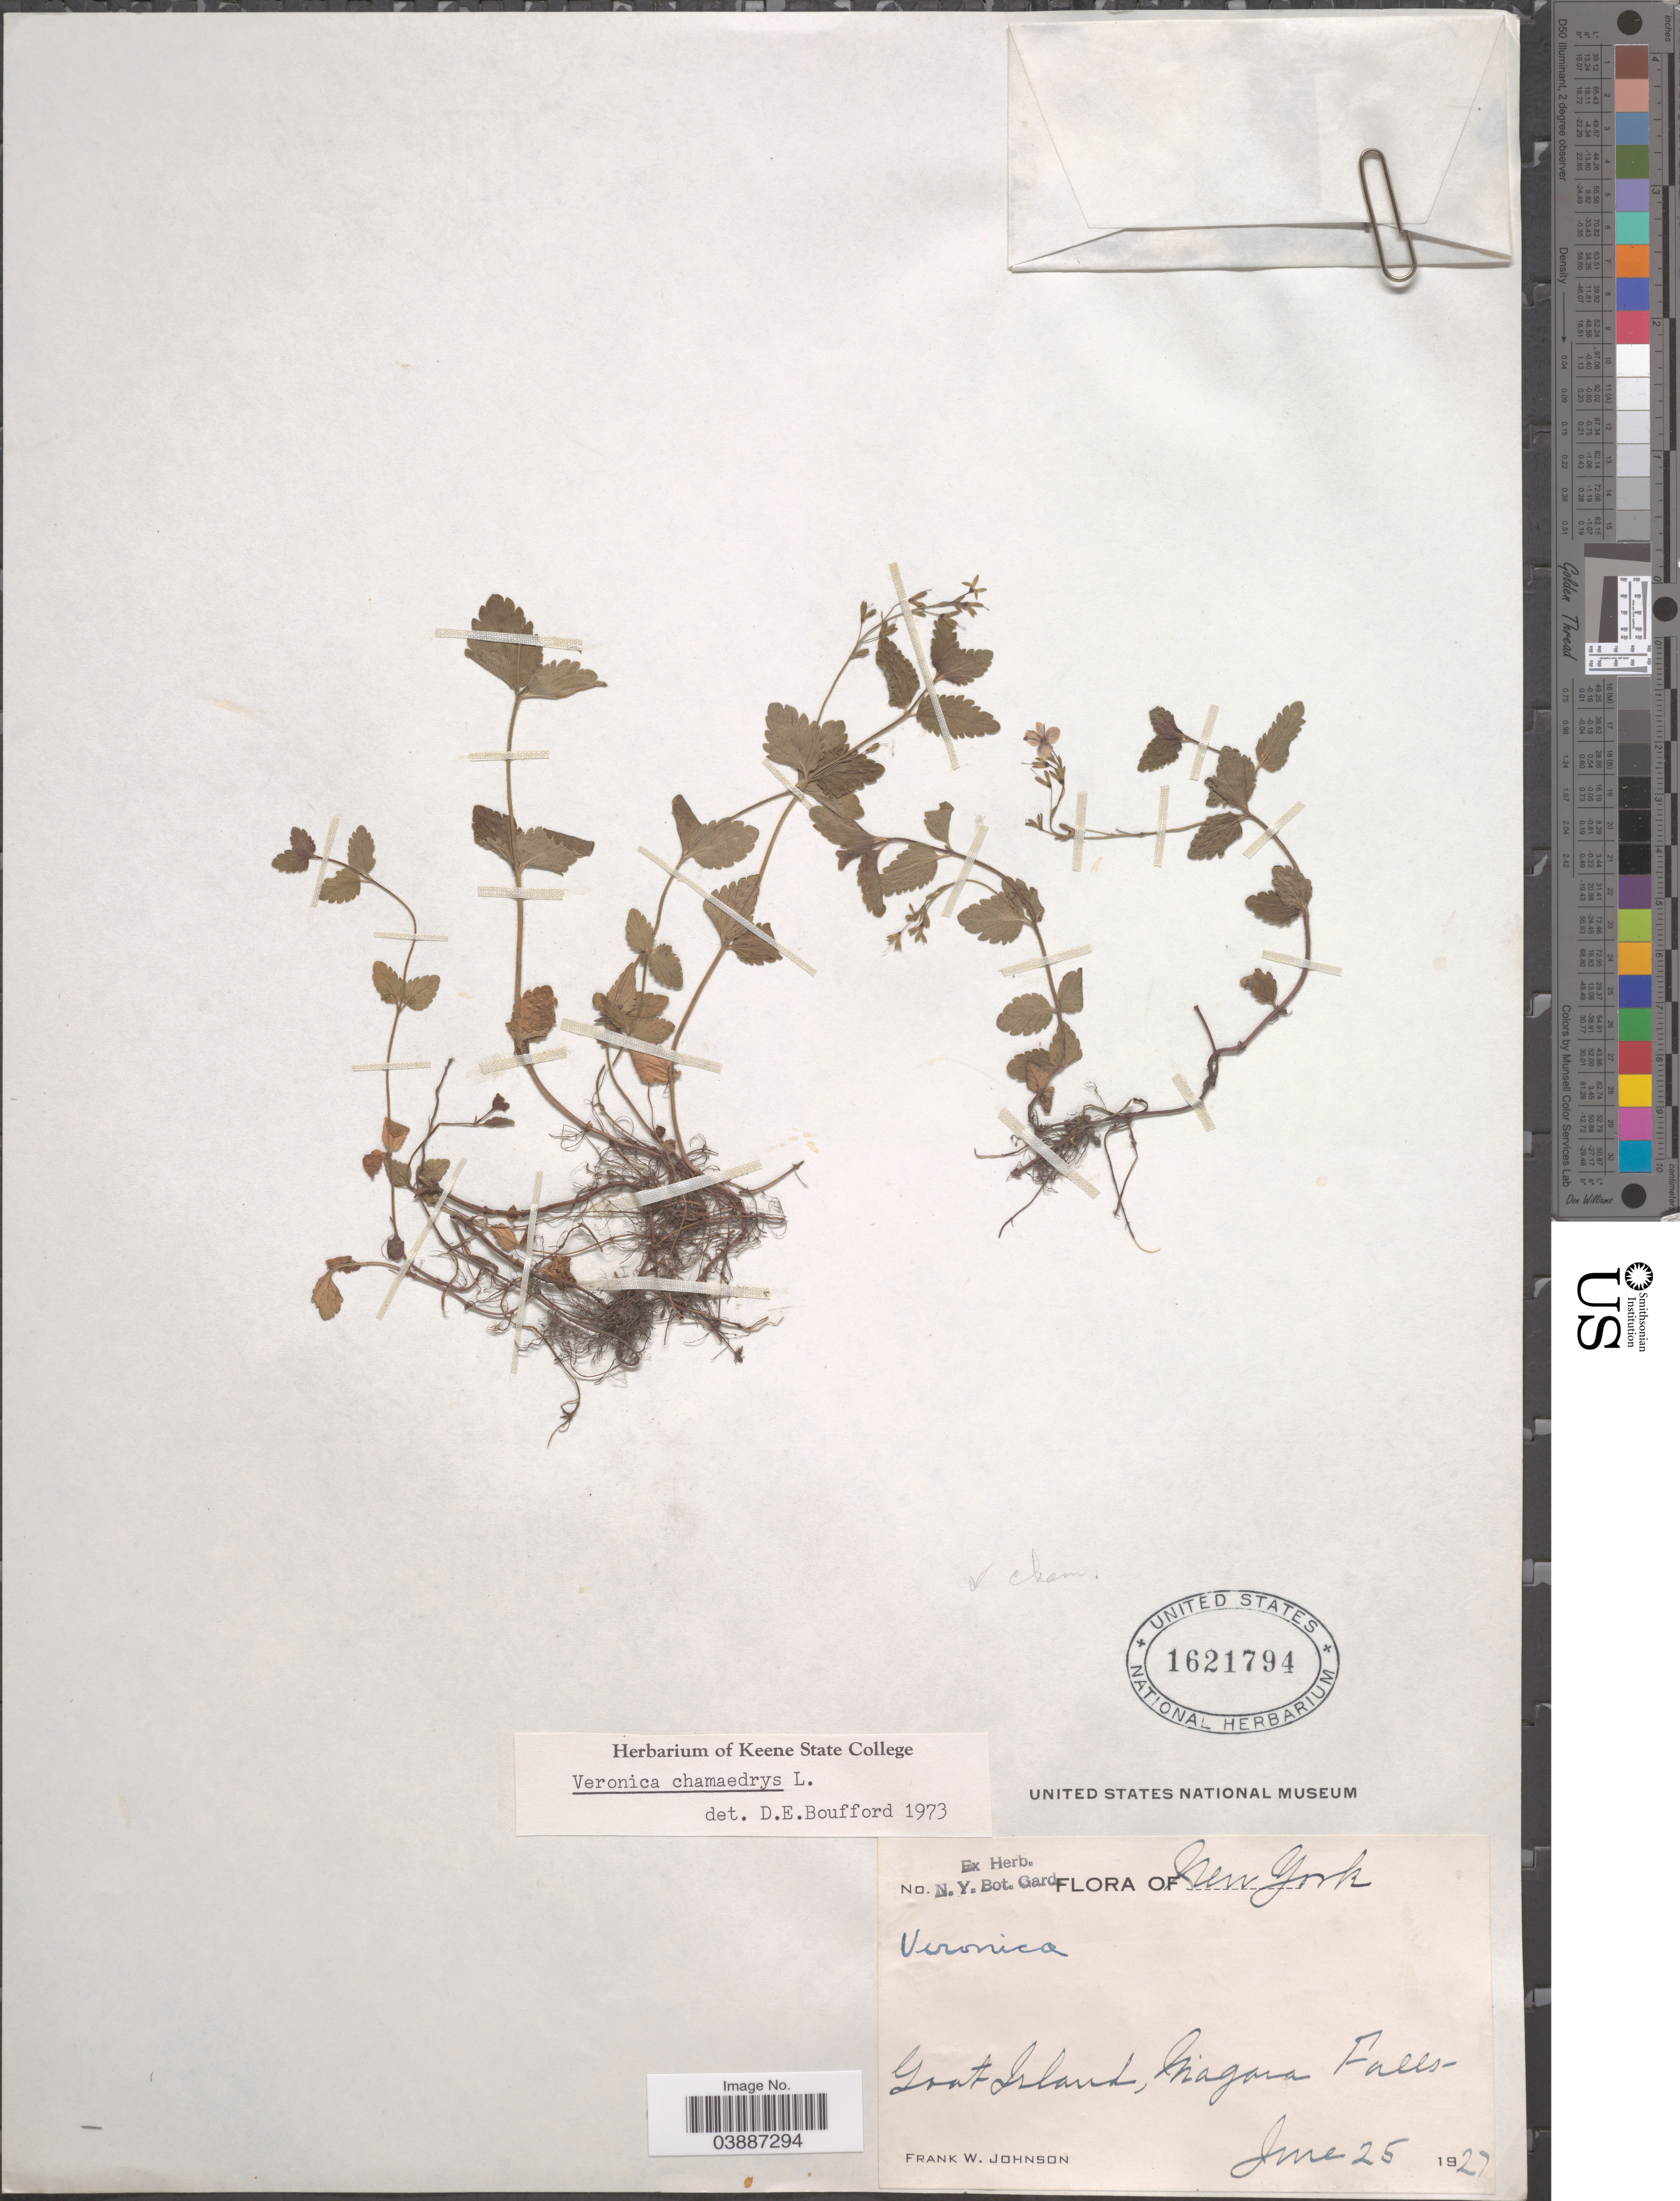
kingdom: Plantae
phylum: Tracheophyta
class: Magnoliopsida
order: Lamiales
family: Plantaginaceae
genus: Veronica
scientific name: Veronica chamaedrys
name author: L.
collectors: F. W. Johnson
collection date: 1927-06-25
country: United States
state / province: New York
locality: Goat Island, Niagara Falls.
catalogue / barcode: US 1621794